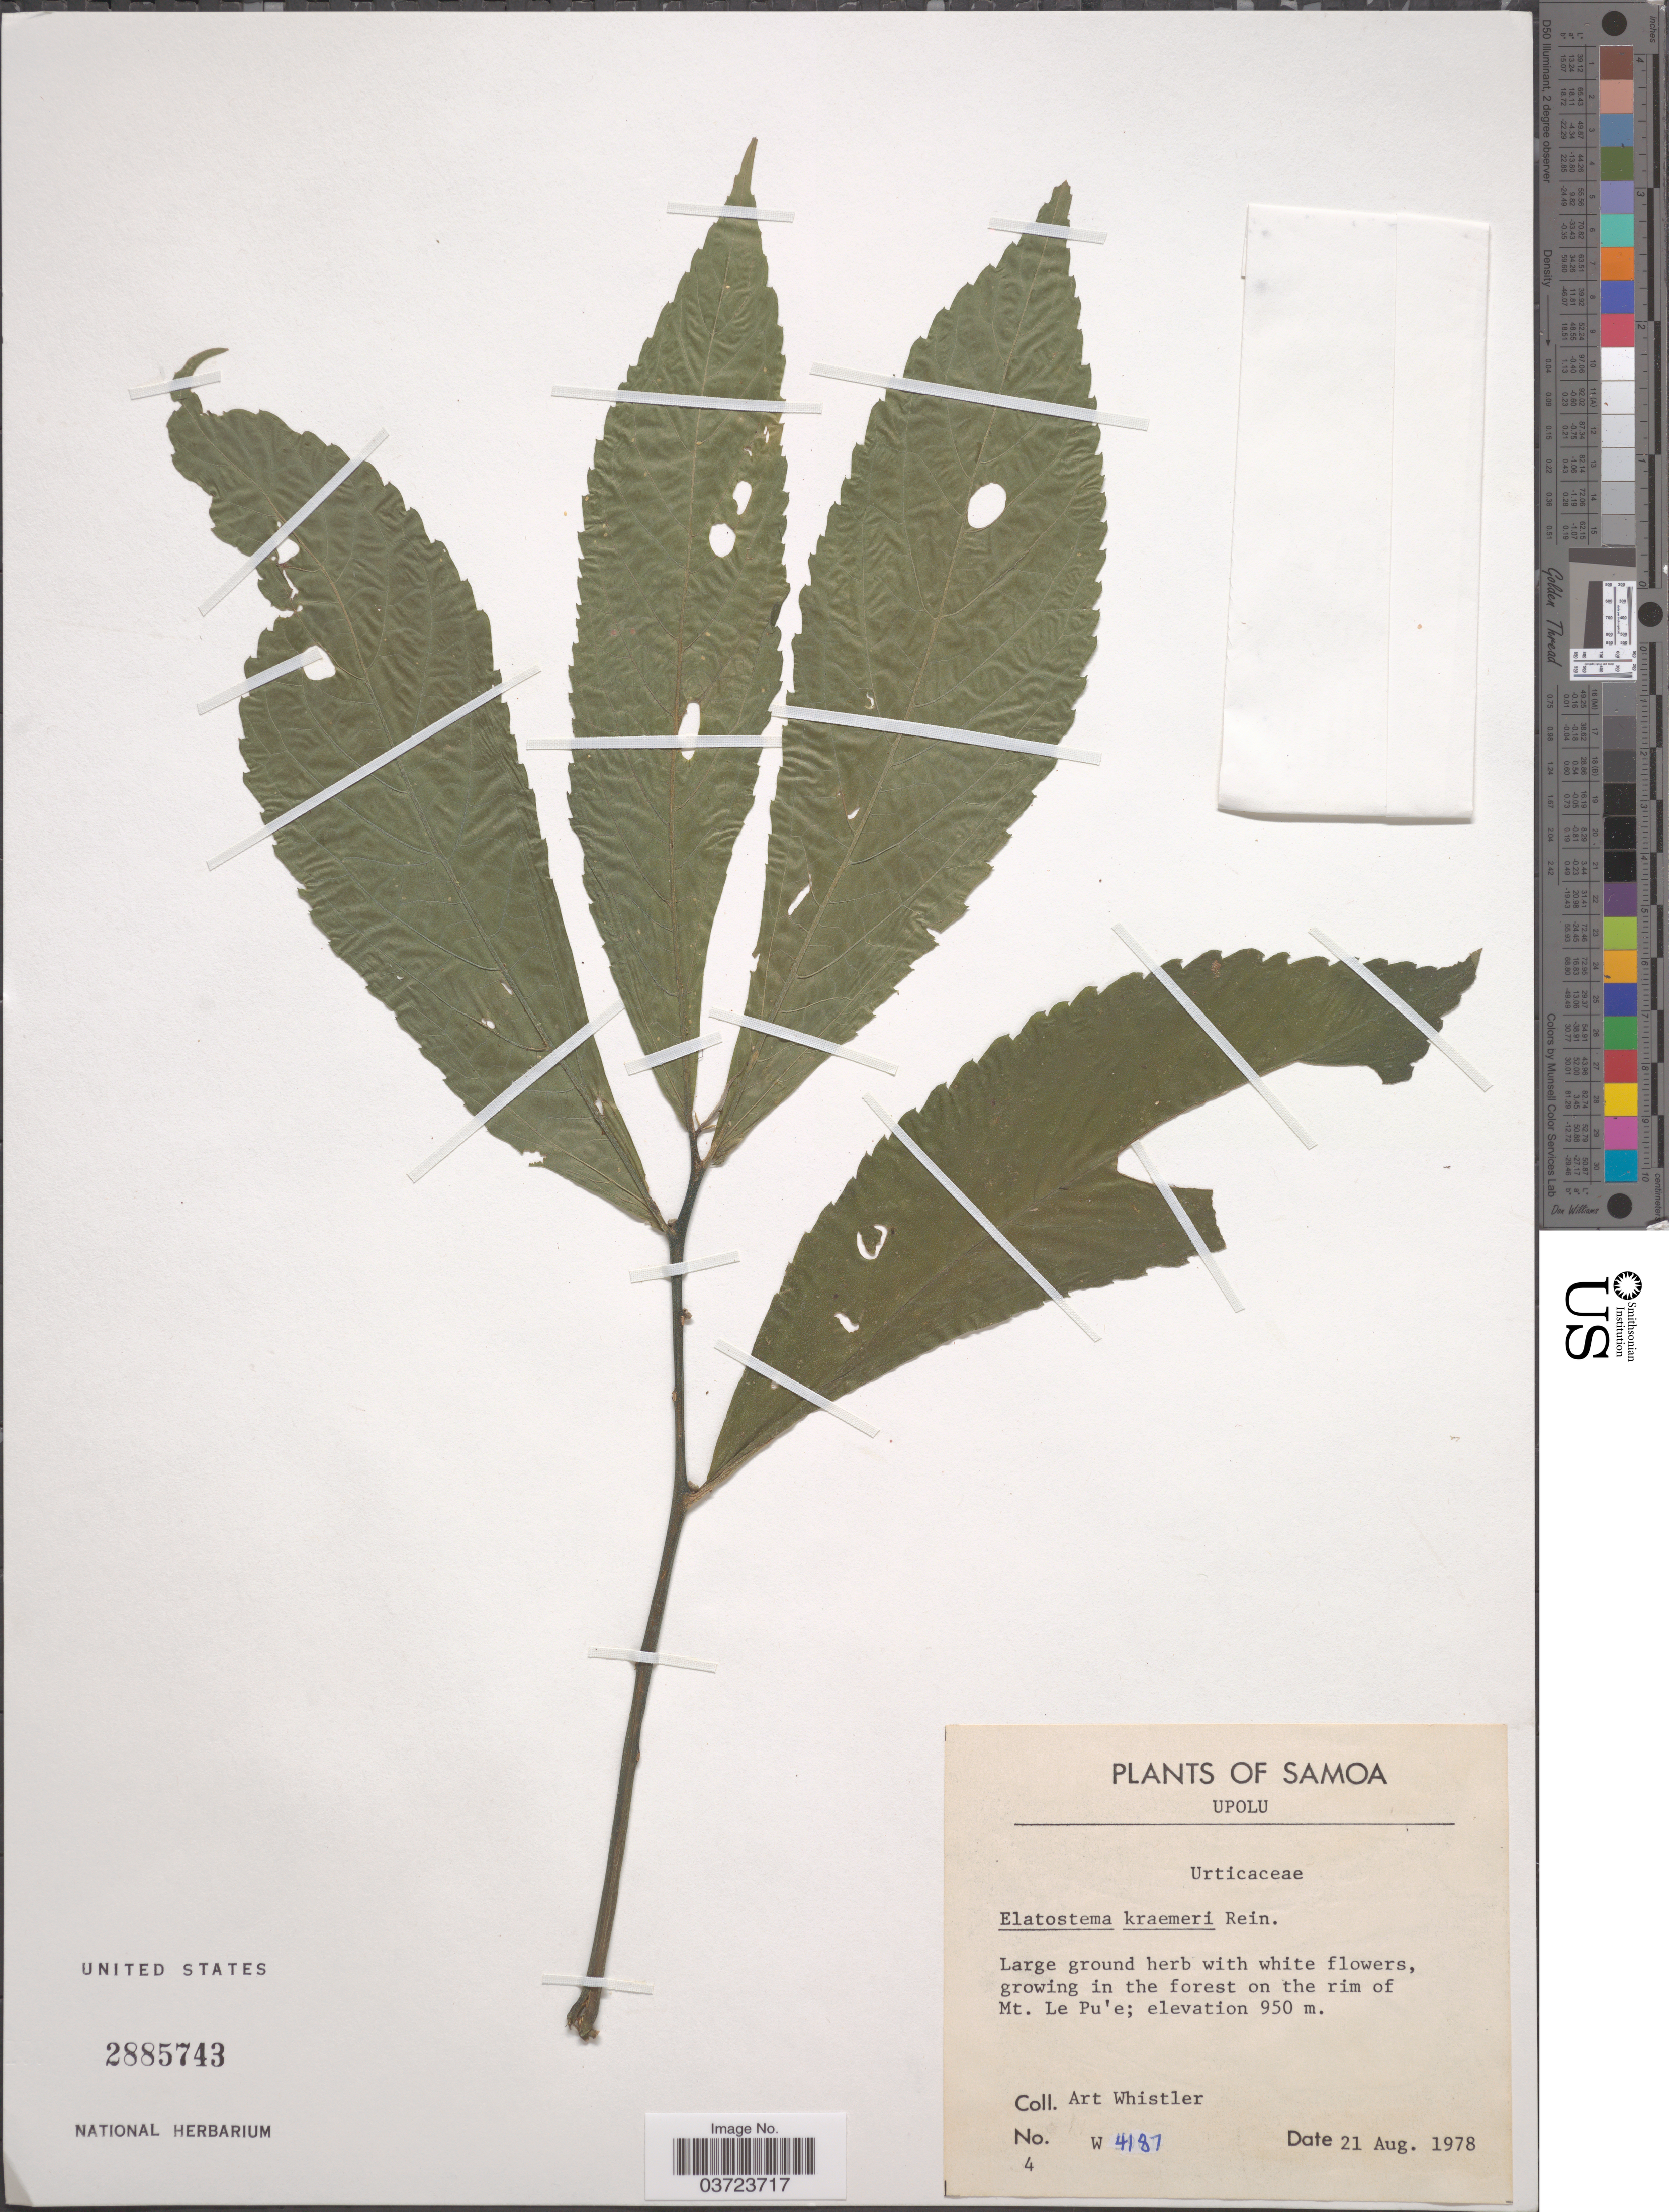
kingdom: Plantae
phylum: Tracheophyta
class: Magnoliopsida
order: Rosales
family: Urticaceae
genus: Elatostema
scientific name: Elatostema krameri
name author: Reinecke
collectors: A. Whistler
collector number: W4187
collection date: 1978-08-21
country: Samoa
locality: Samoa. Upolu. In the forest on the rim of mt. Le Pu'e.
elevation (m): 950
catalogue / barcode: US 2885743